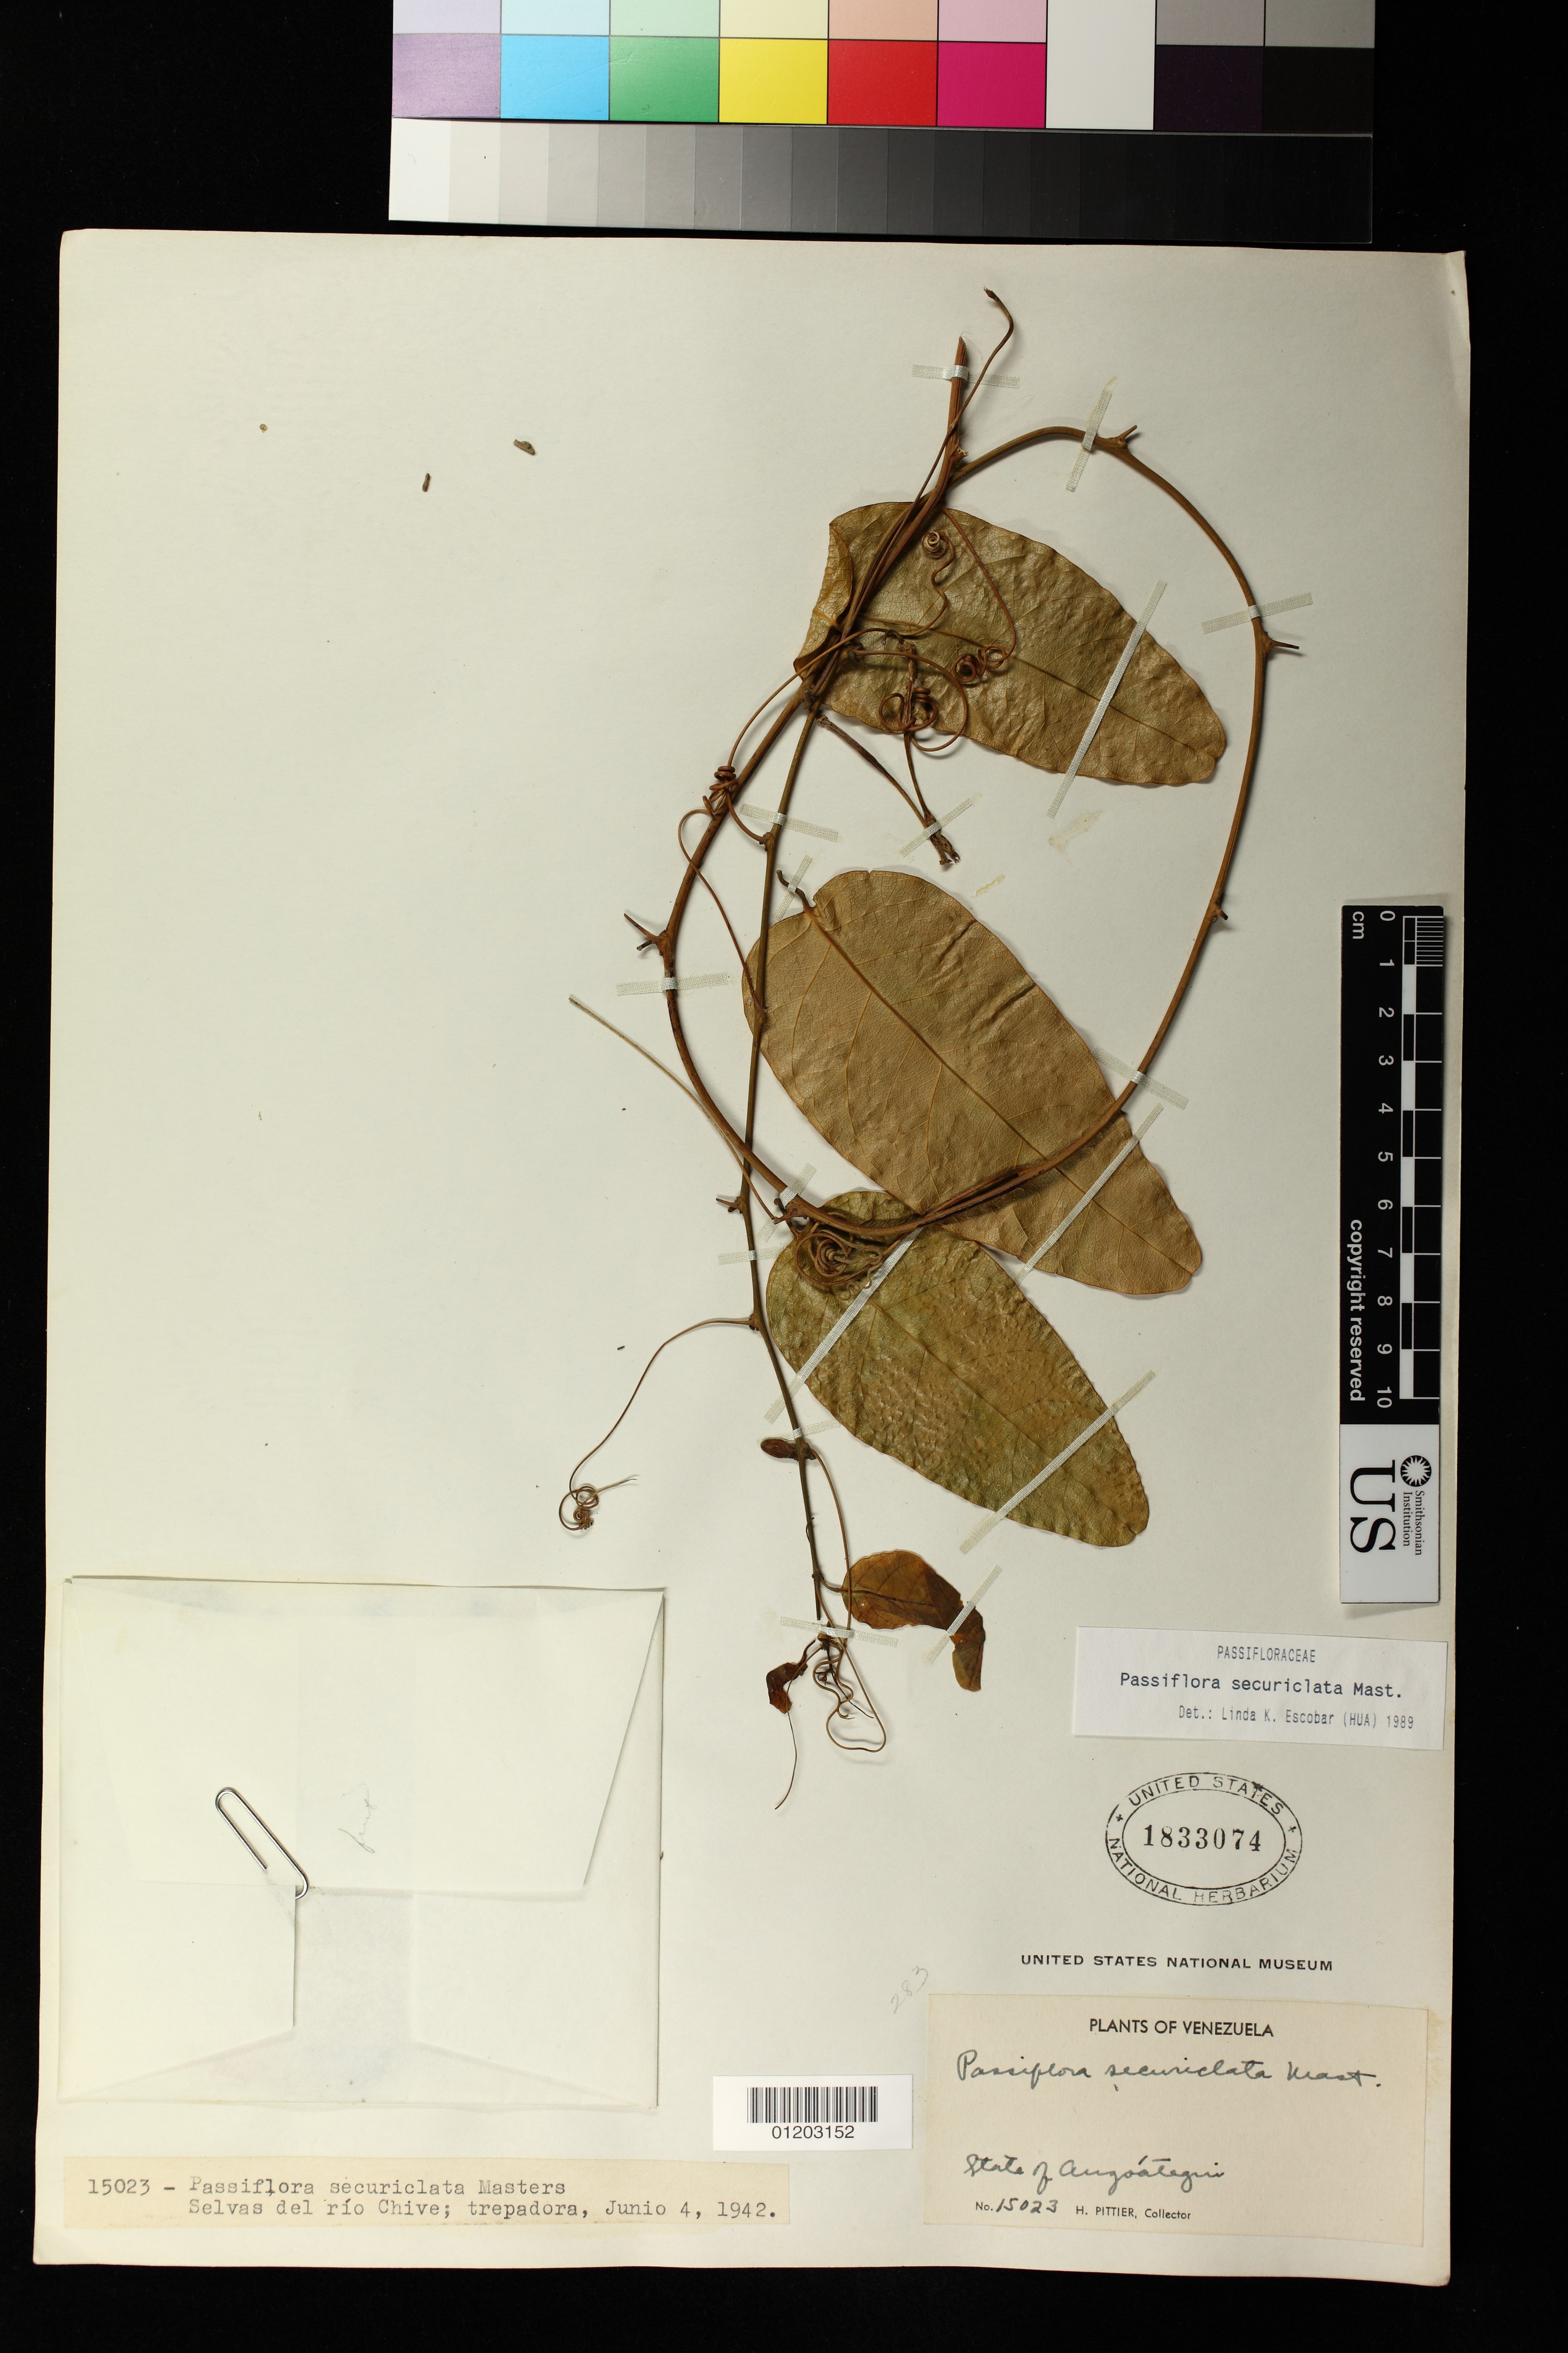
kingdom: Plantae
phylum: Tracheophyta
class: Magnoliopsida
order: Malpighiales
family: Passifloraceae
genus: Passiflora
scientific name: Passiflora securiclata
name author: Mast.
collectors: H. F. Pittier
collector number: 15023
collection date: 1942-06-04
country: Venezuela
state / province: Anzoátegui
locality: Selvas del Rio Chive, trepadora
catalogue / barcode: US 1833074